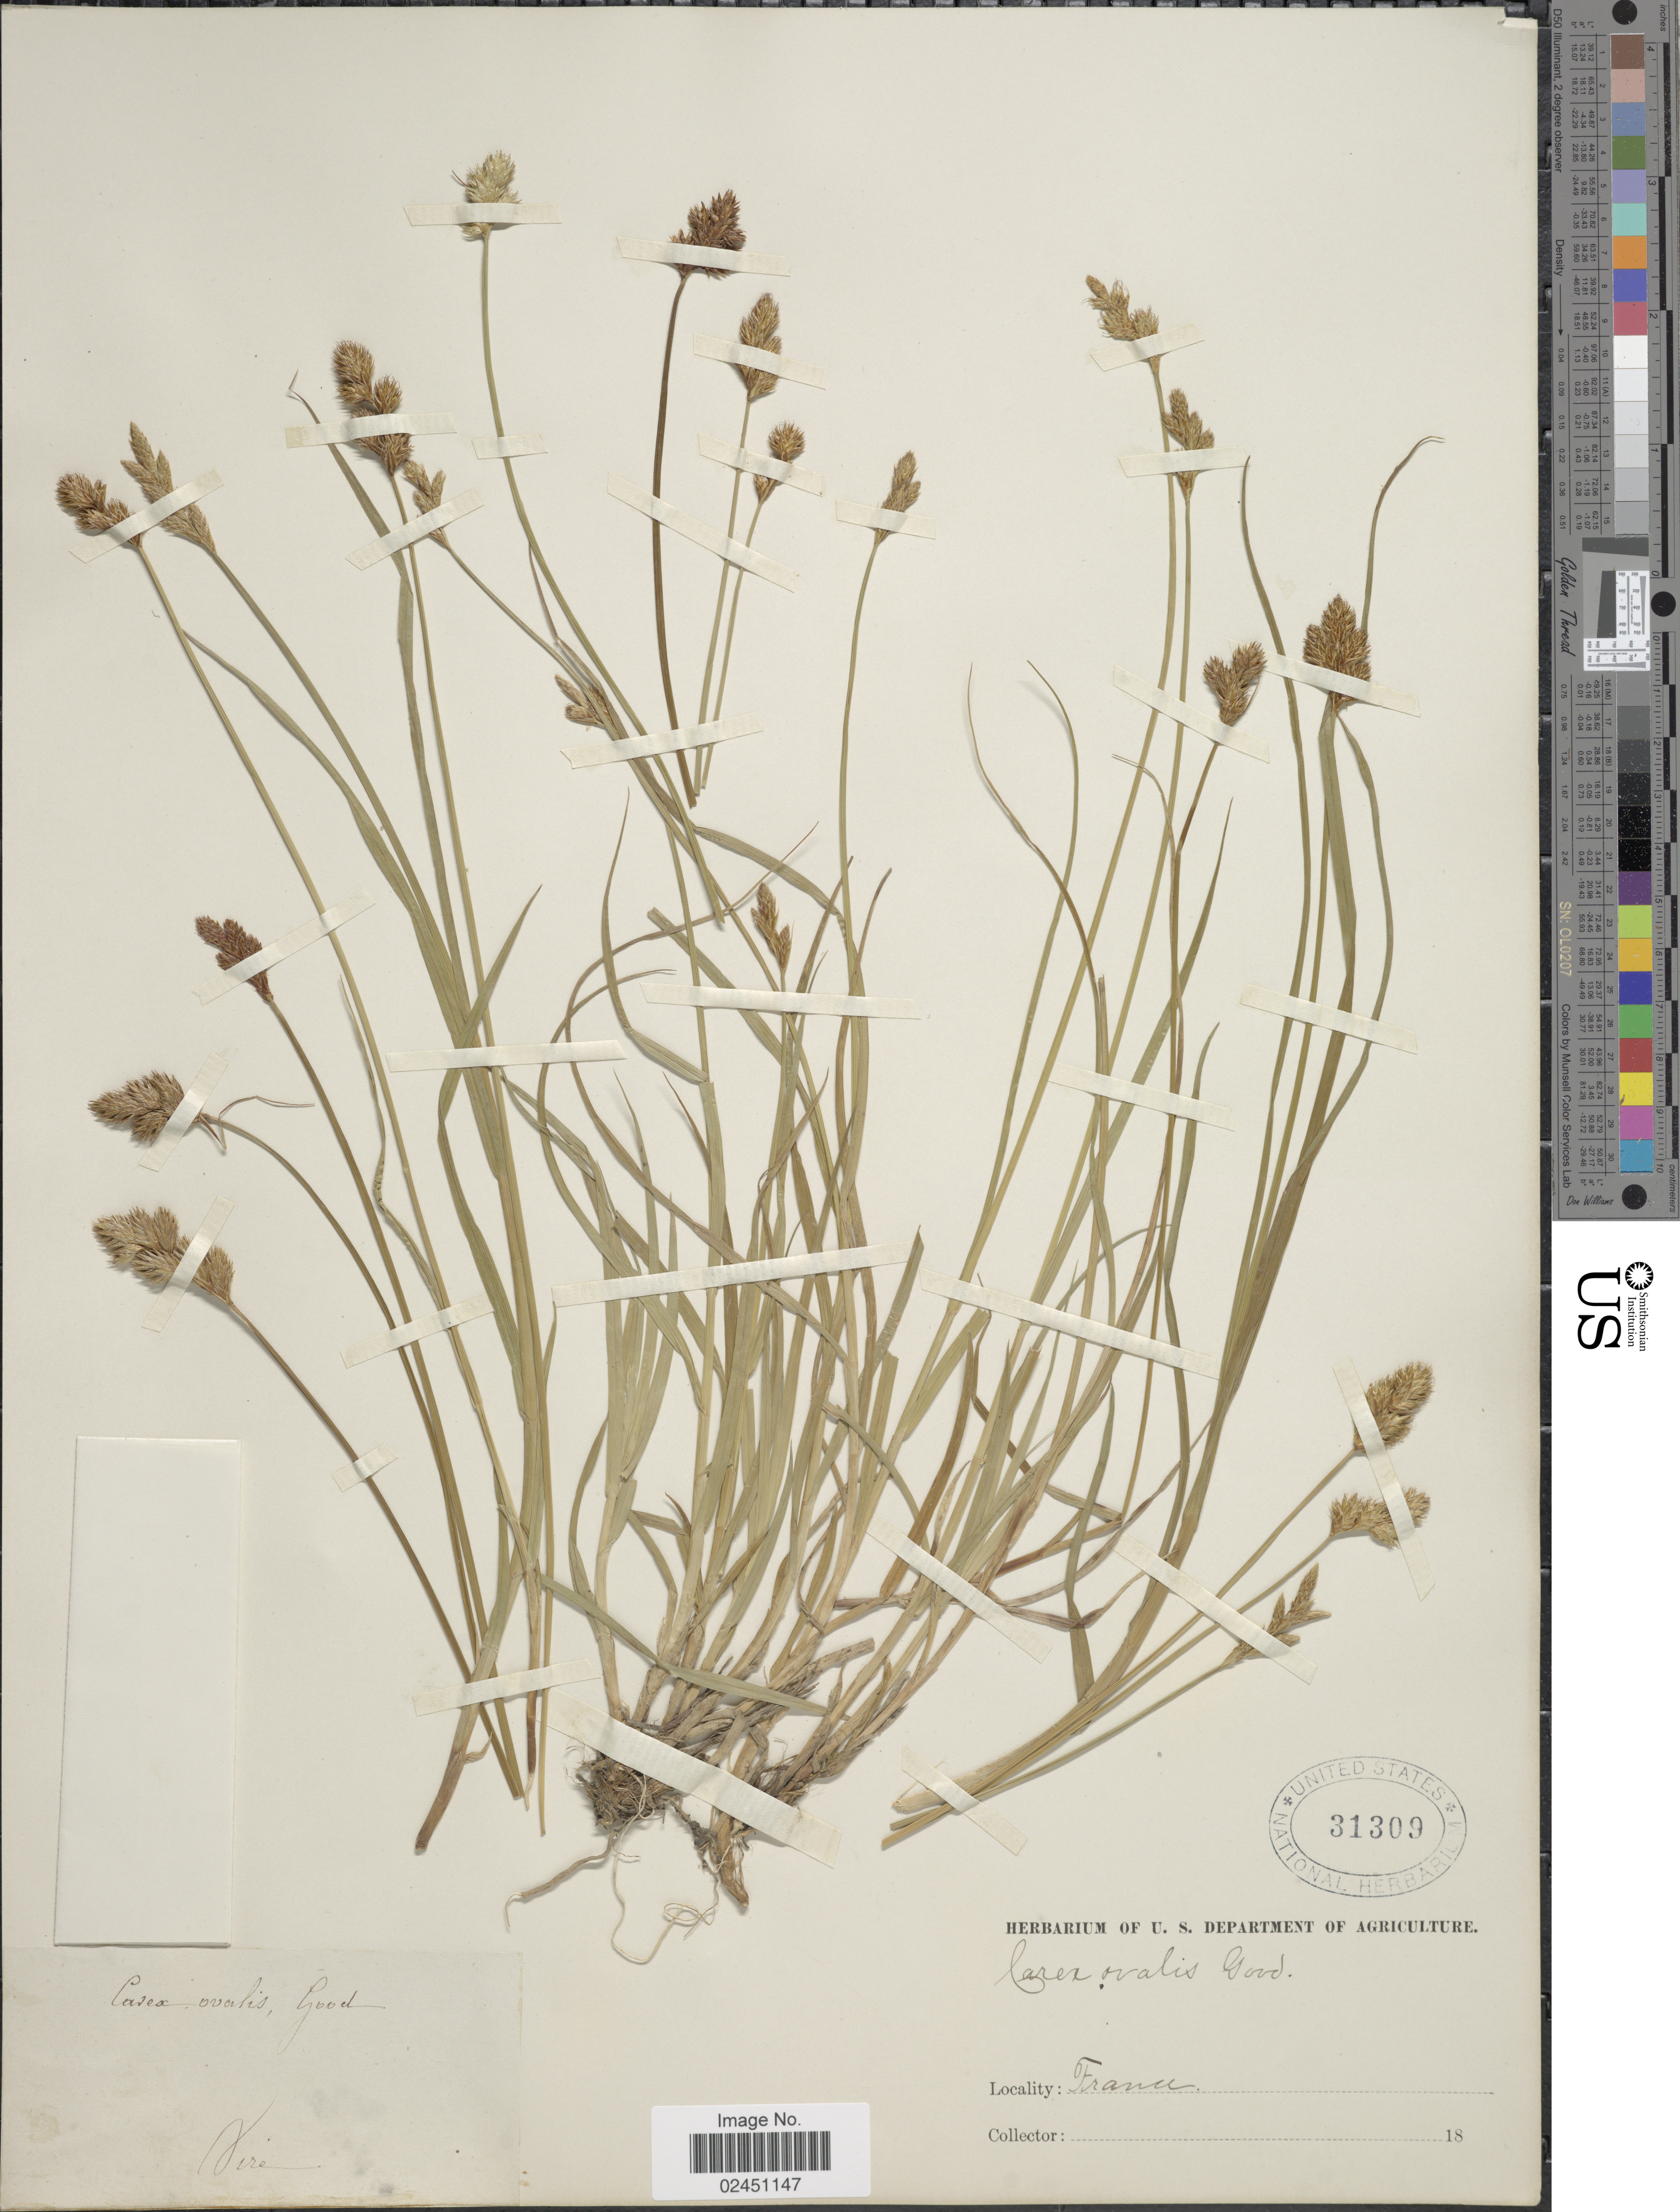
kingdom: Plantae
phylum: Tracheophyta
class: Liliopsida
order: Poales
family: Cyperaceae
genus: Carex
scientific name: Carex leporina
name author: L.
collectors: ex herb. U. S. Department of Agriculture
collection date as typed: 18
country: France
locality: Vire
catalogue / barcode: US 31309